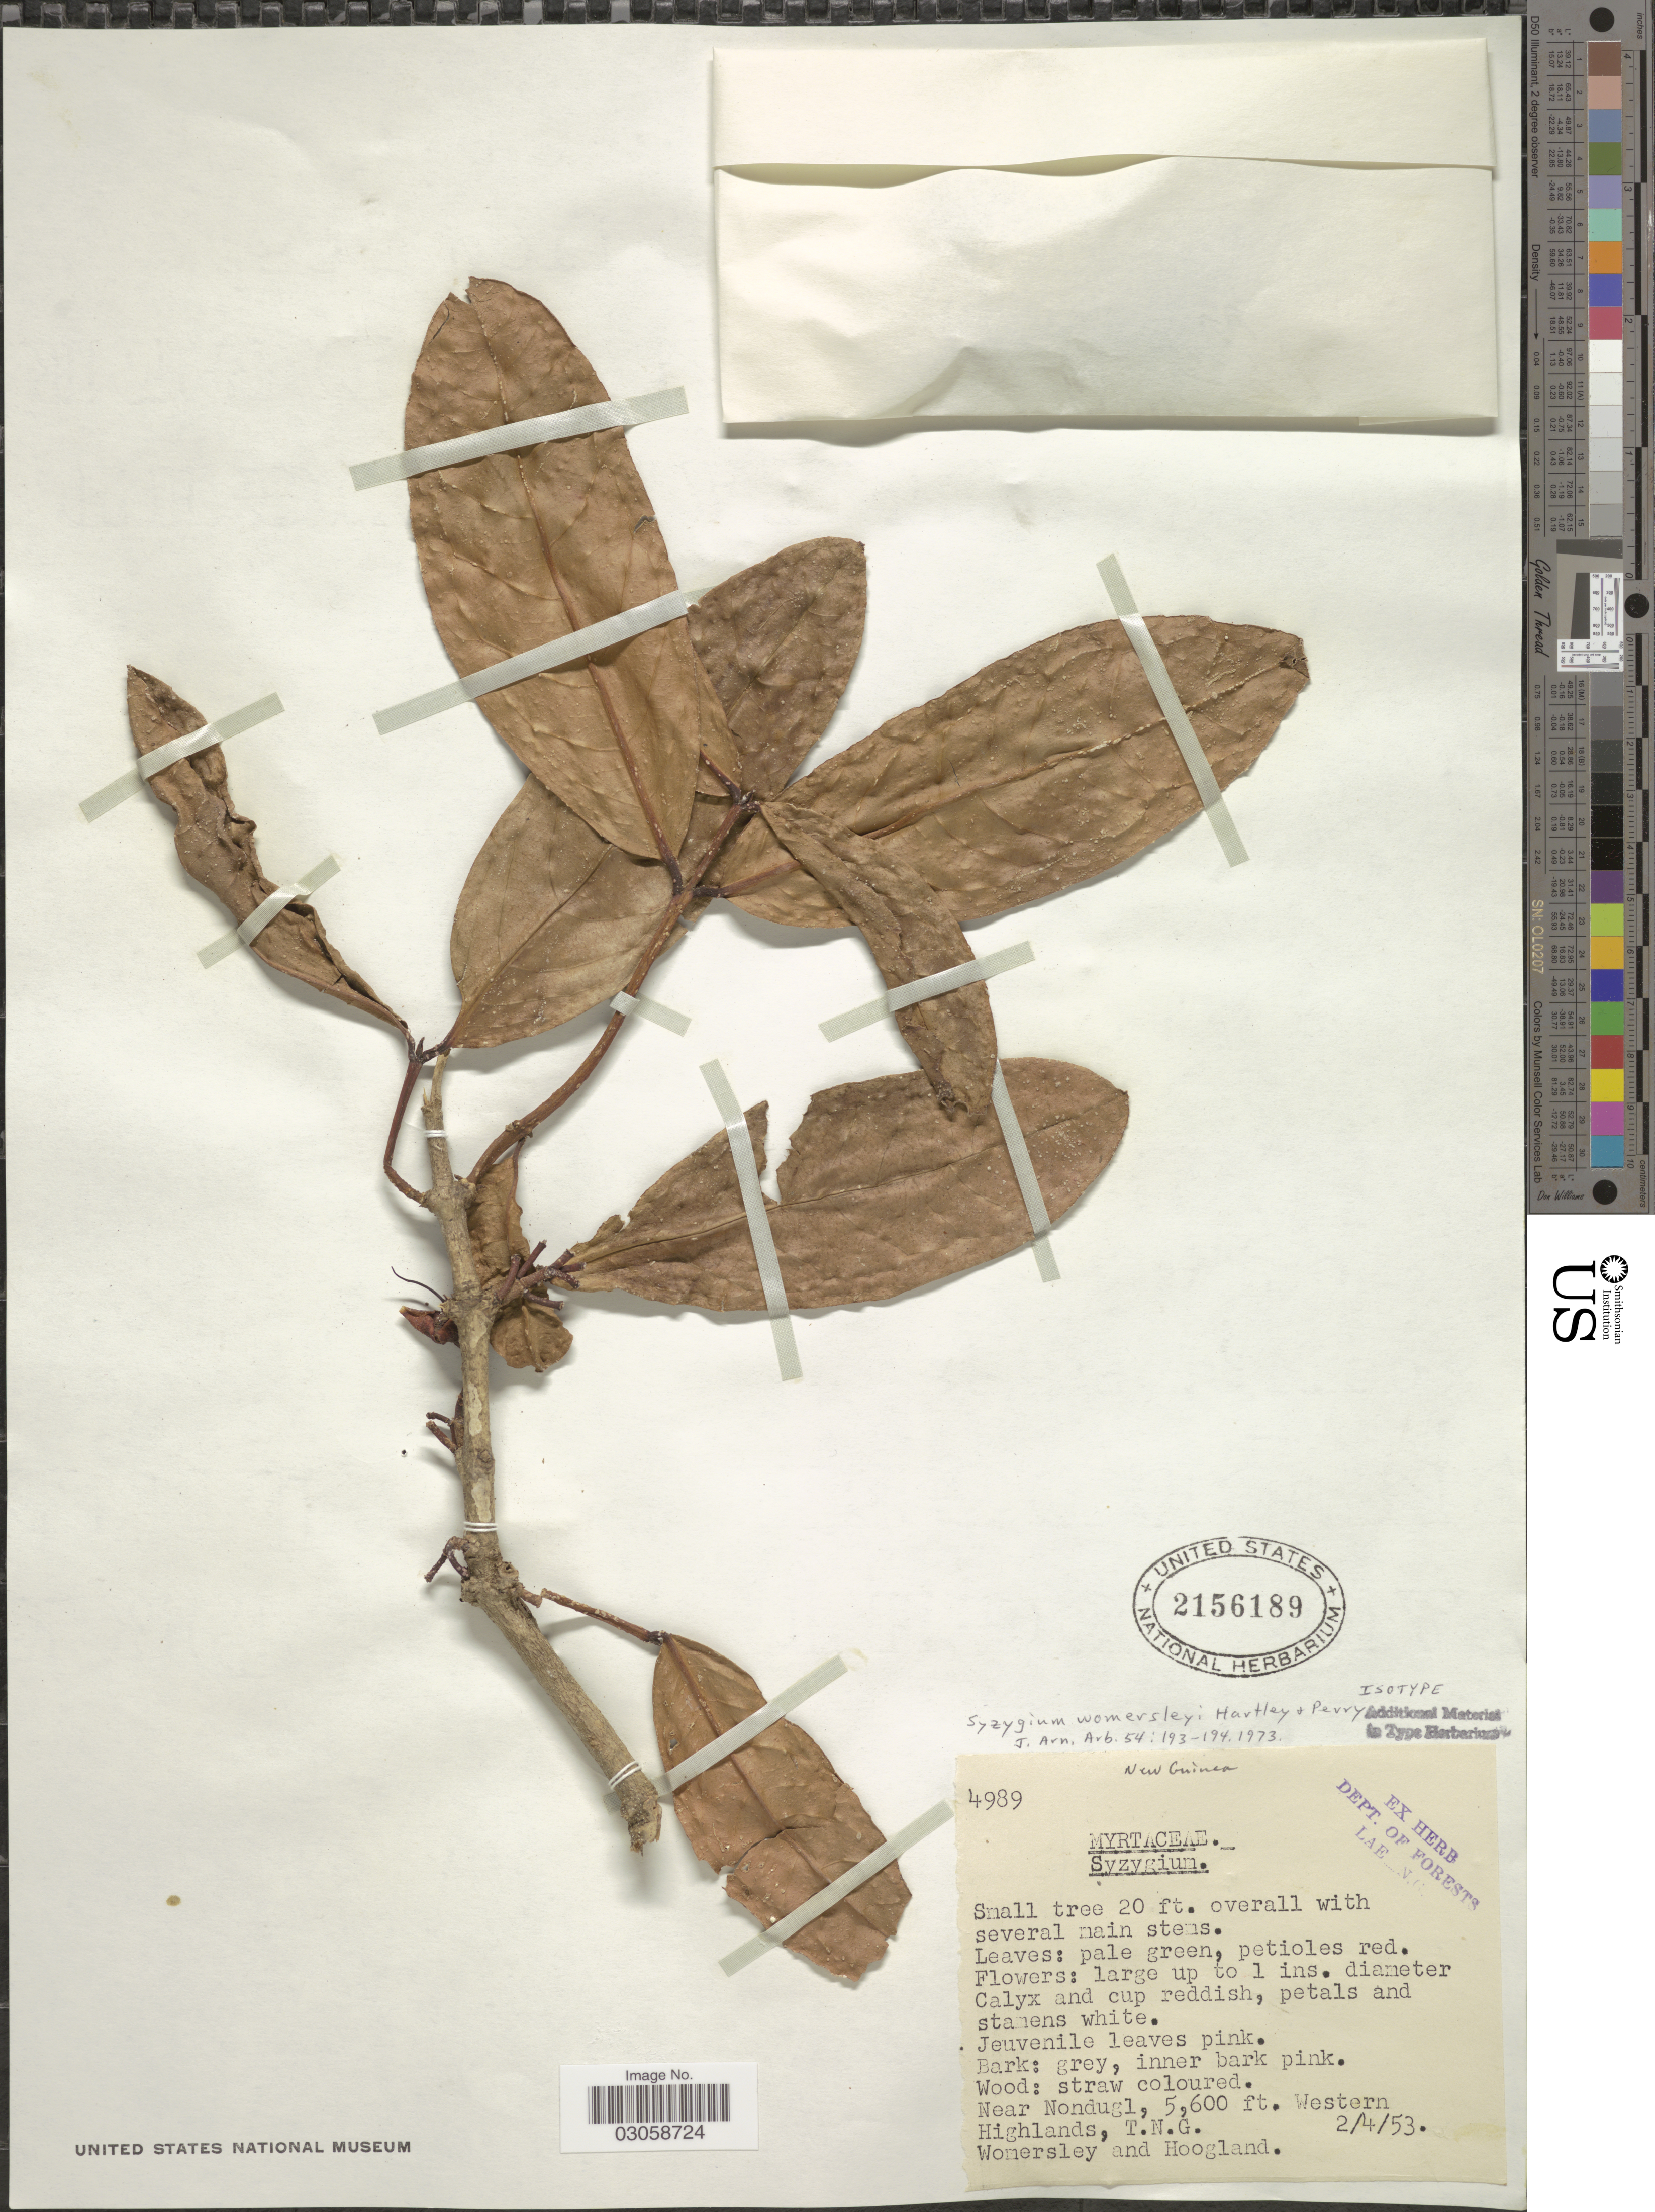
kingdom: Plantae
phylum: Tracheophyta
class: Magnoliopsida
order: Myrtales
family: Myrtaceae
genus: Syzygium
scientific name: Syzygium womersleyi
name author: T.G. Hartley & L.M. Perry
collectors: Womersley & Hoogland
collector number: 4989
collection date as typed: Transcribed d/m/y: 2/4/53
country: Papua New Guinea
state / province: Western Highlands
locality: Near Nondugl, Western Highlands, T.N.G.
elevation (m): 1707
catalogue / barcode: US 2156189